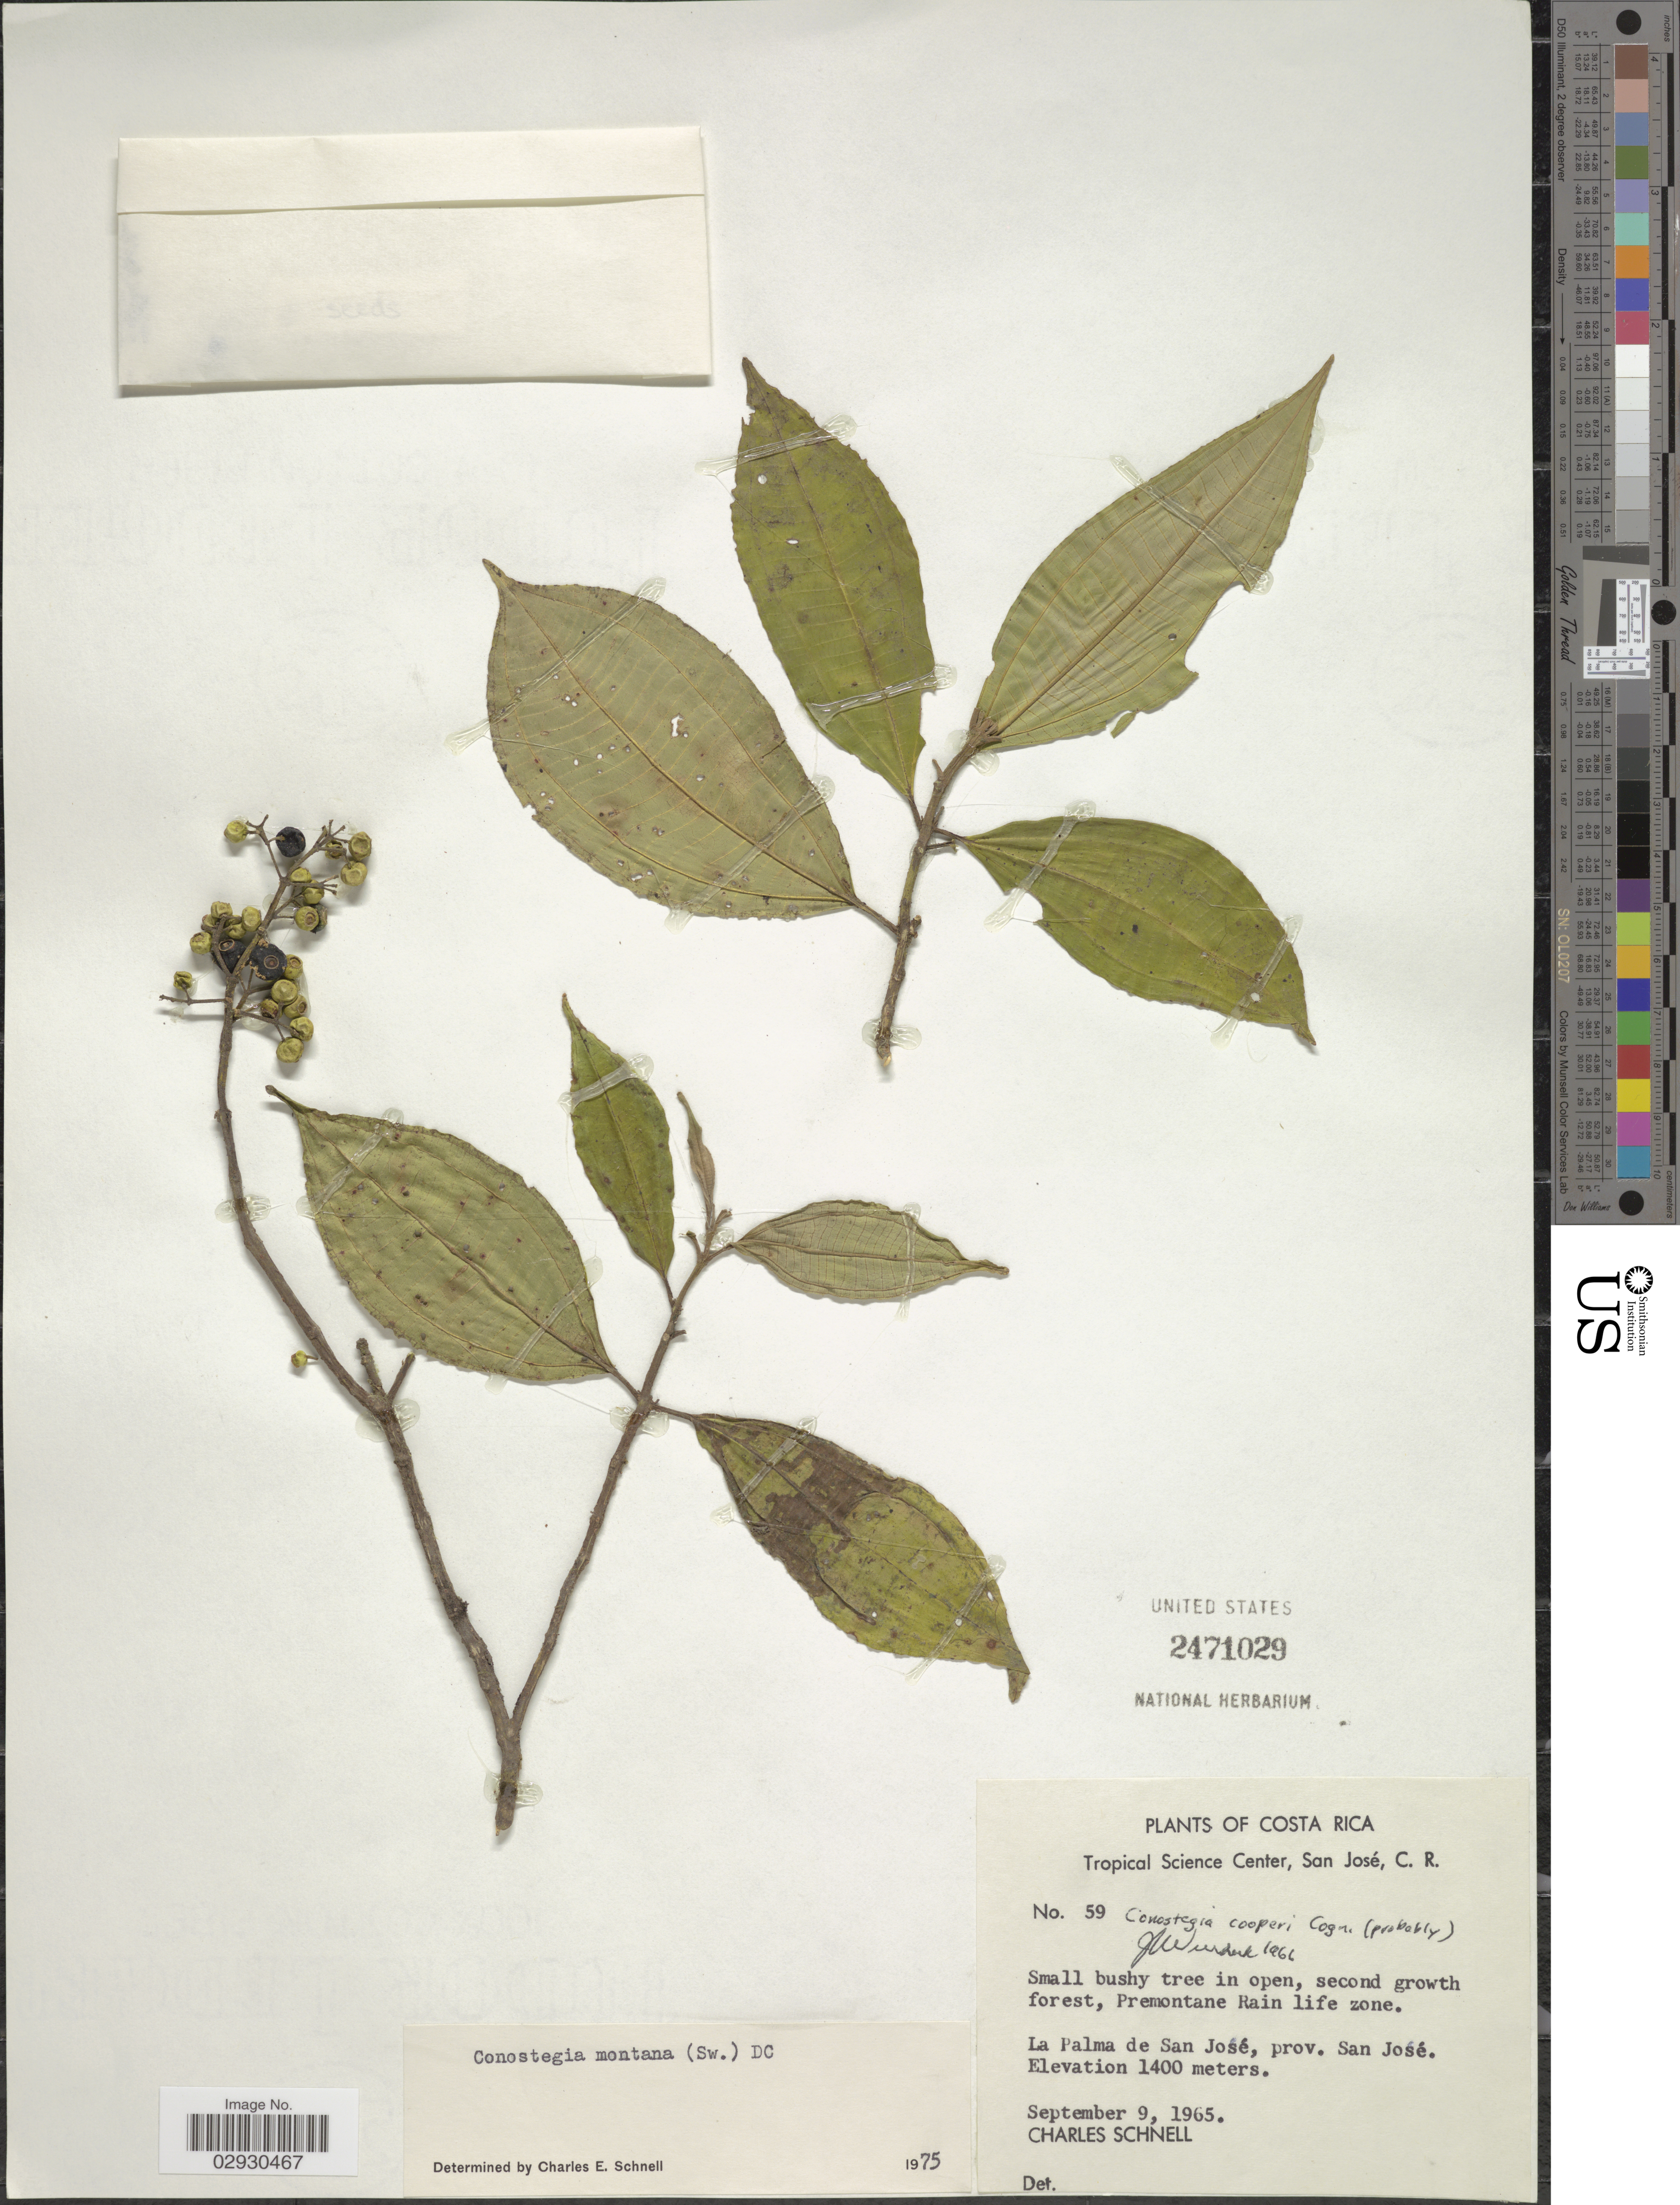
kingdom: Plantae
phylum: Tracheophyta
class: Magnoliopsida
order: Myrtales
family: Melastomataceae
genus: Conostegia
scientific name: Conostegia montana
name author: (Sw.) D. Don ex DC.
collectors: C. Schnell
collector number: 59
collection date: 1965-09-09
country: Costa Rica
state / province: San José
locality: La Palma de San José.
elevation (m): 1400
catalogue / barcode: US 2471029